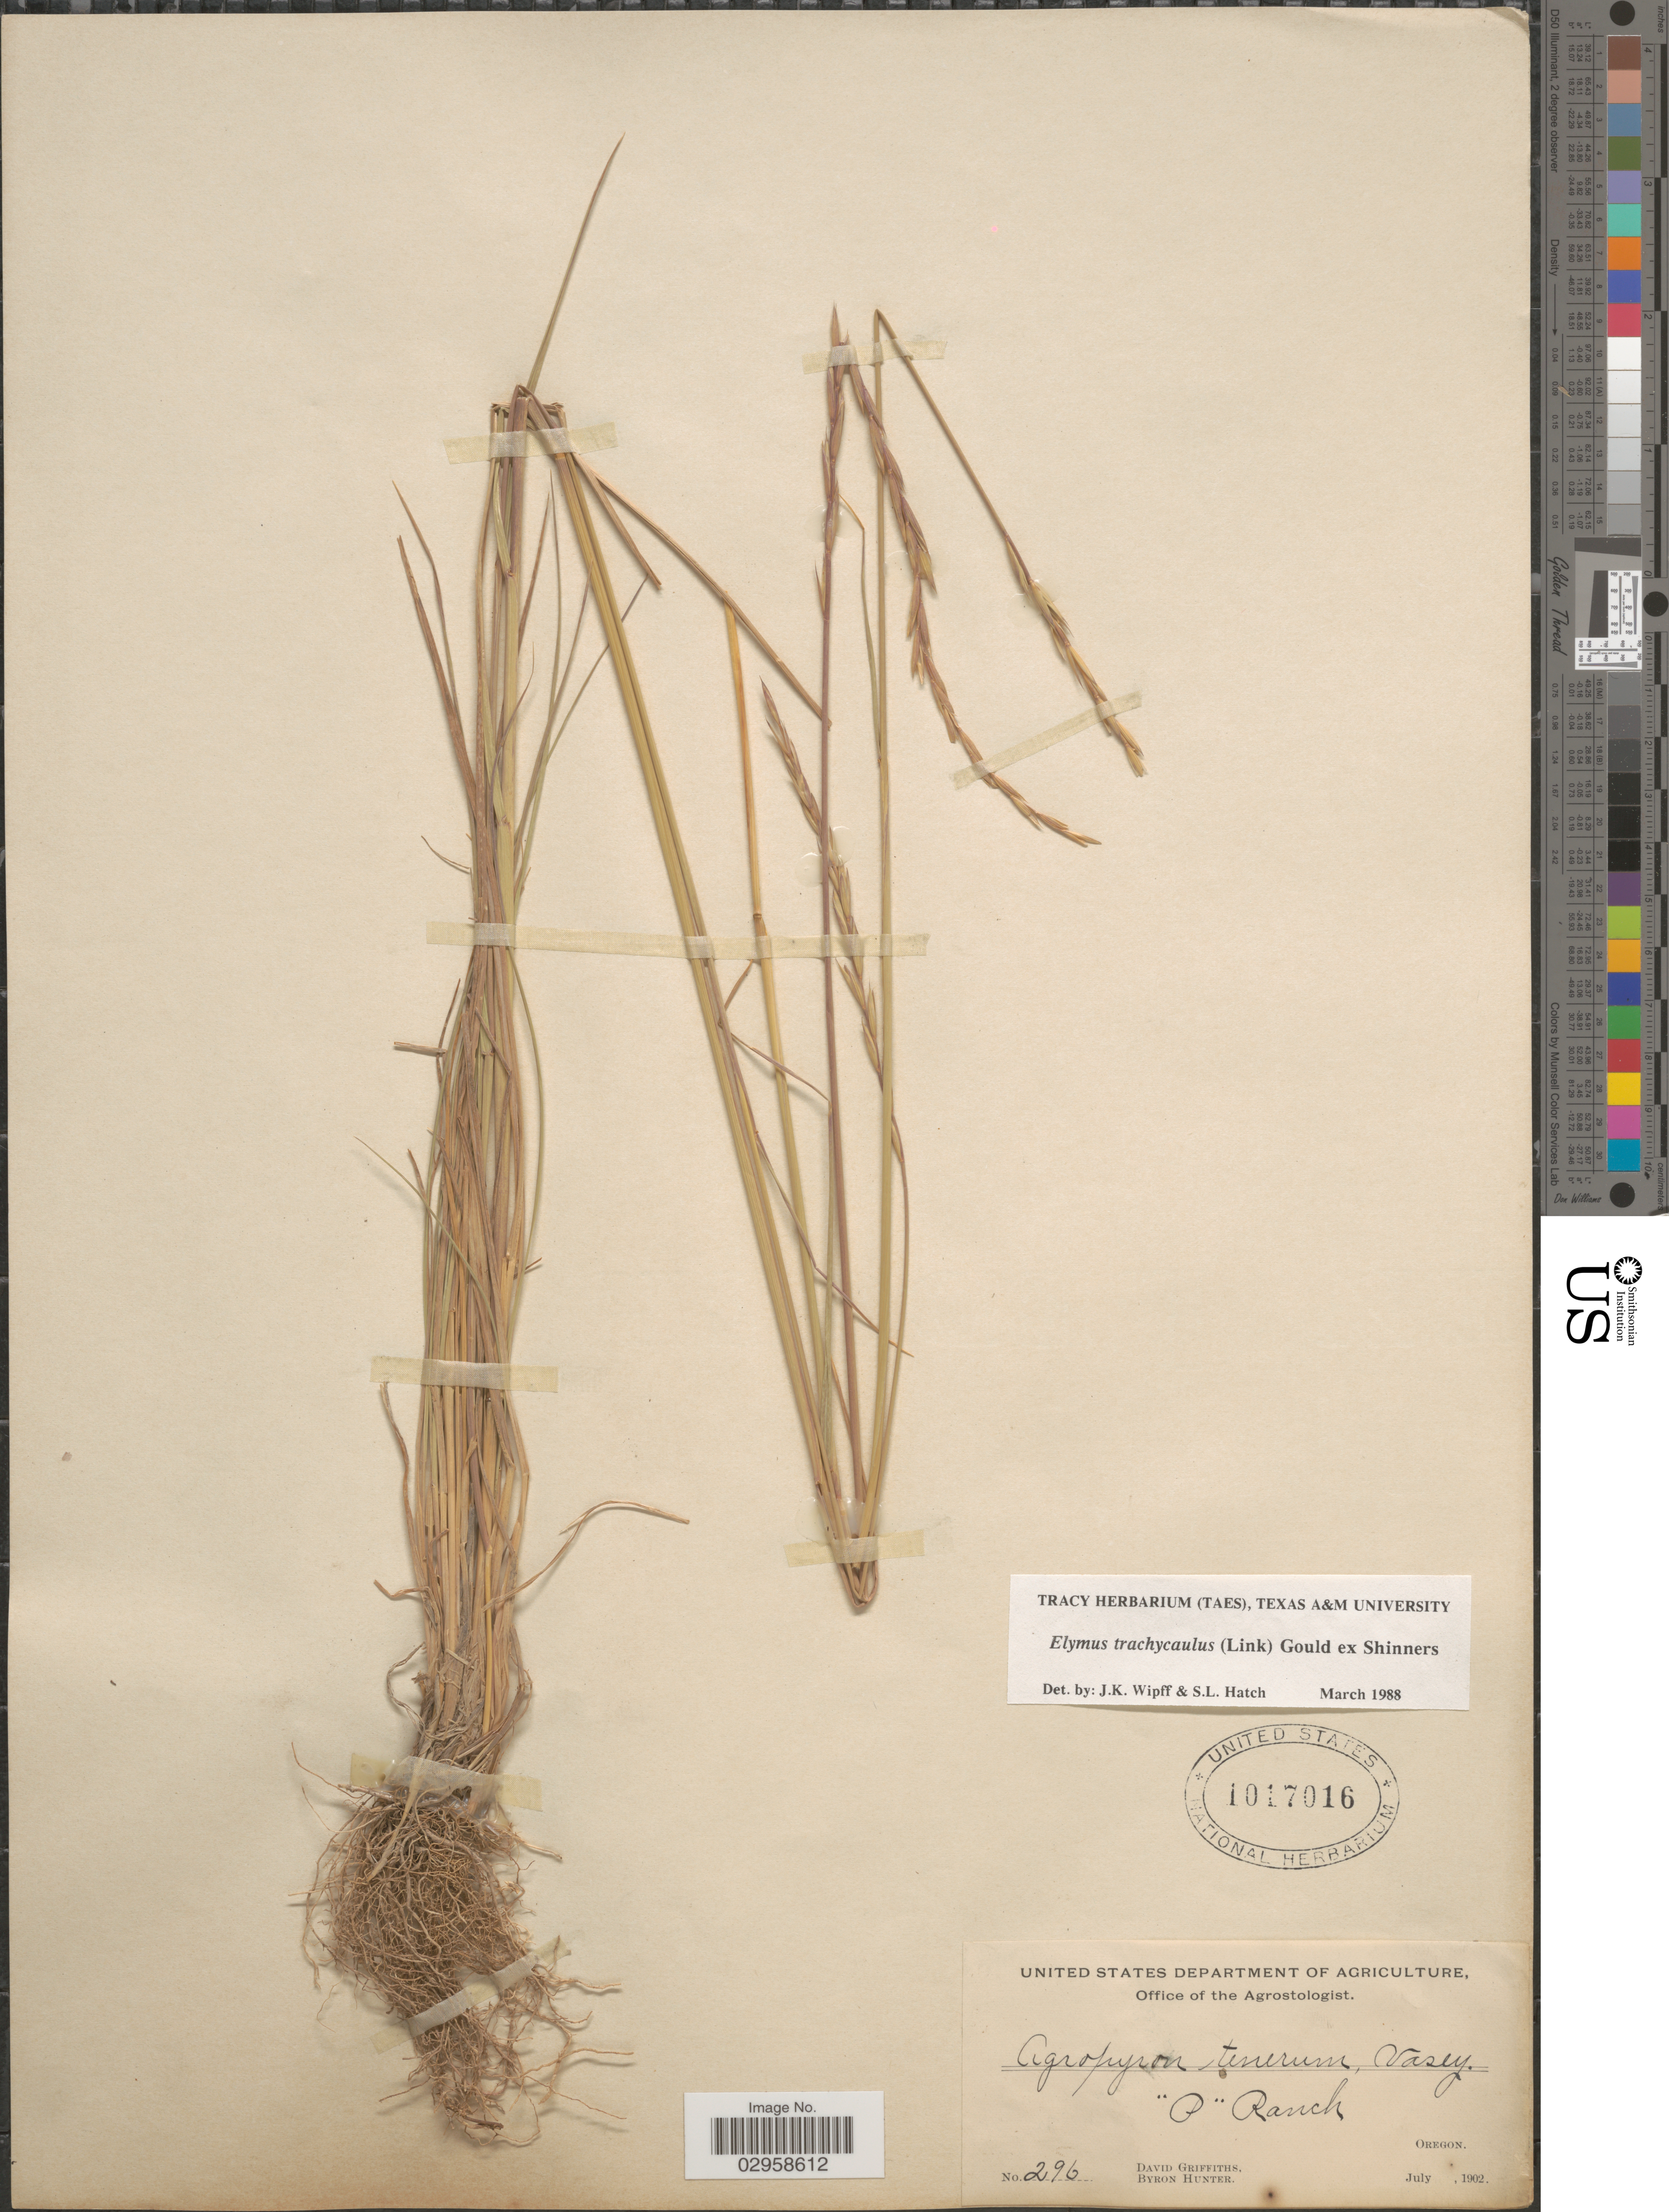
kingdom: Plantae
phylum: Tracheophyta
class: Liliopsida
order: Poales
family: Poaceae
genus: Elymus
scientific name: Elymus trachycaulus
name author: (Link) Gould ex Shinners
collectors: D. Griffiths & B. Hunter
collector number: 296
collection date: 1902-07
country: United States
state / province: Oregon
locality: P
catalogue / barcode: US 1017016